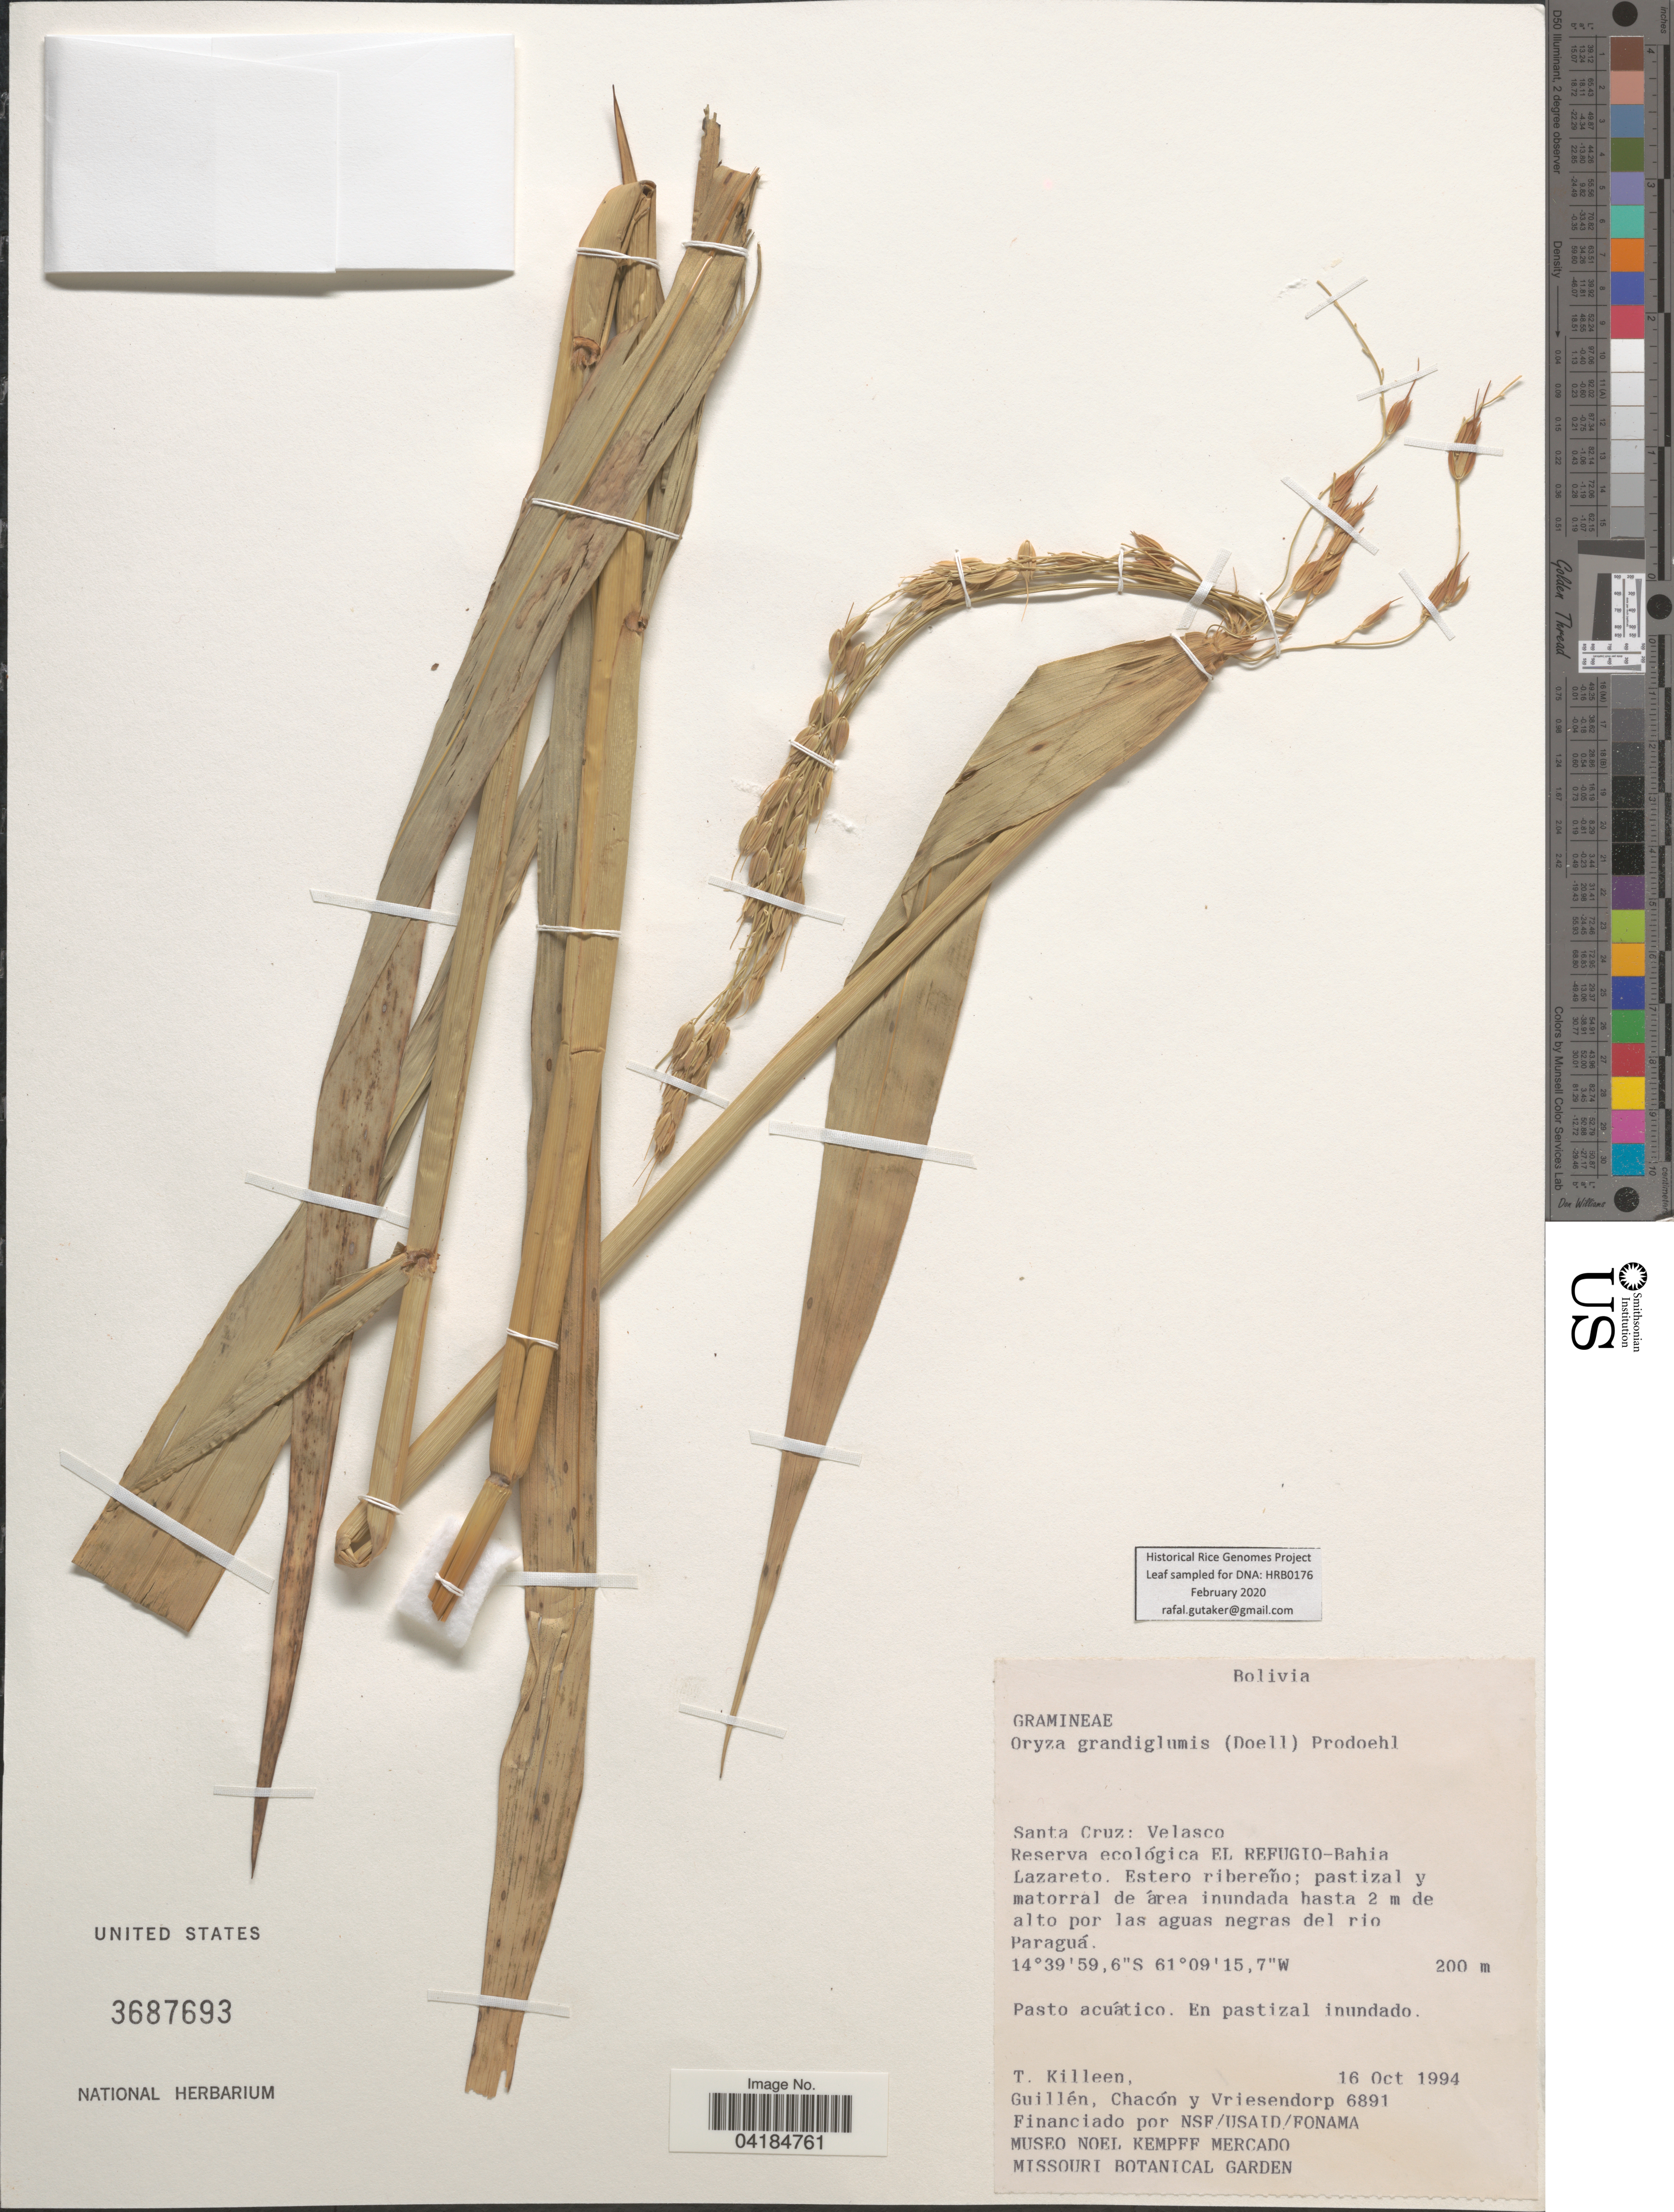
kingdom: Plantae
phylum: Tracheophyta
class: Liliopsida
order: Poales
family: Poaceae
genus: Oryza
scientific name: Oryza grandiglumis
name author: (Döll) Prod.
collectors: T. J. Killeen, -- Guillen, -. Chacon & Vriesendorp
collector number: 6891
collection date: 1994-10-16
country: Bolivia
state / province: Santa Cruz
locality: Velasco. Reserva ecológica El Refugio-Bahia Lazareto.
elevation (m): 200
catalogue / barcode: US 3687693